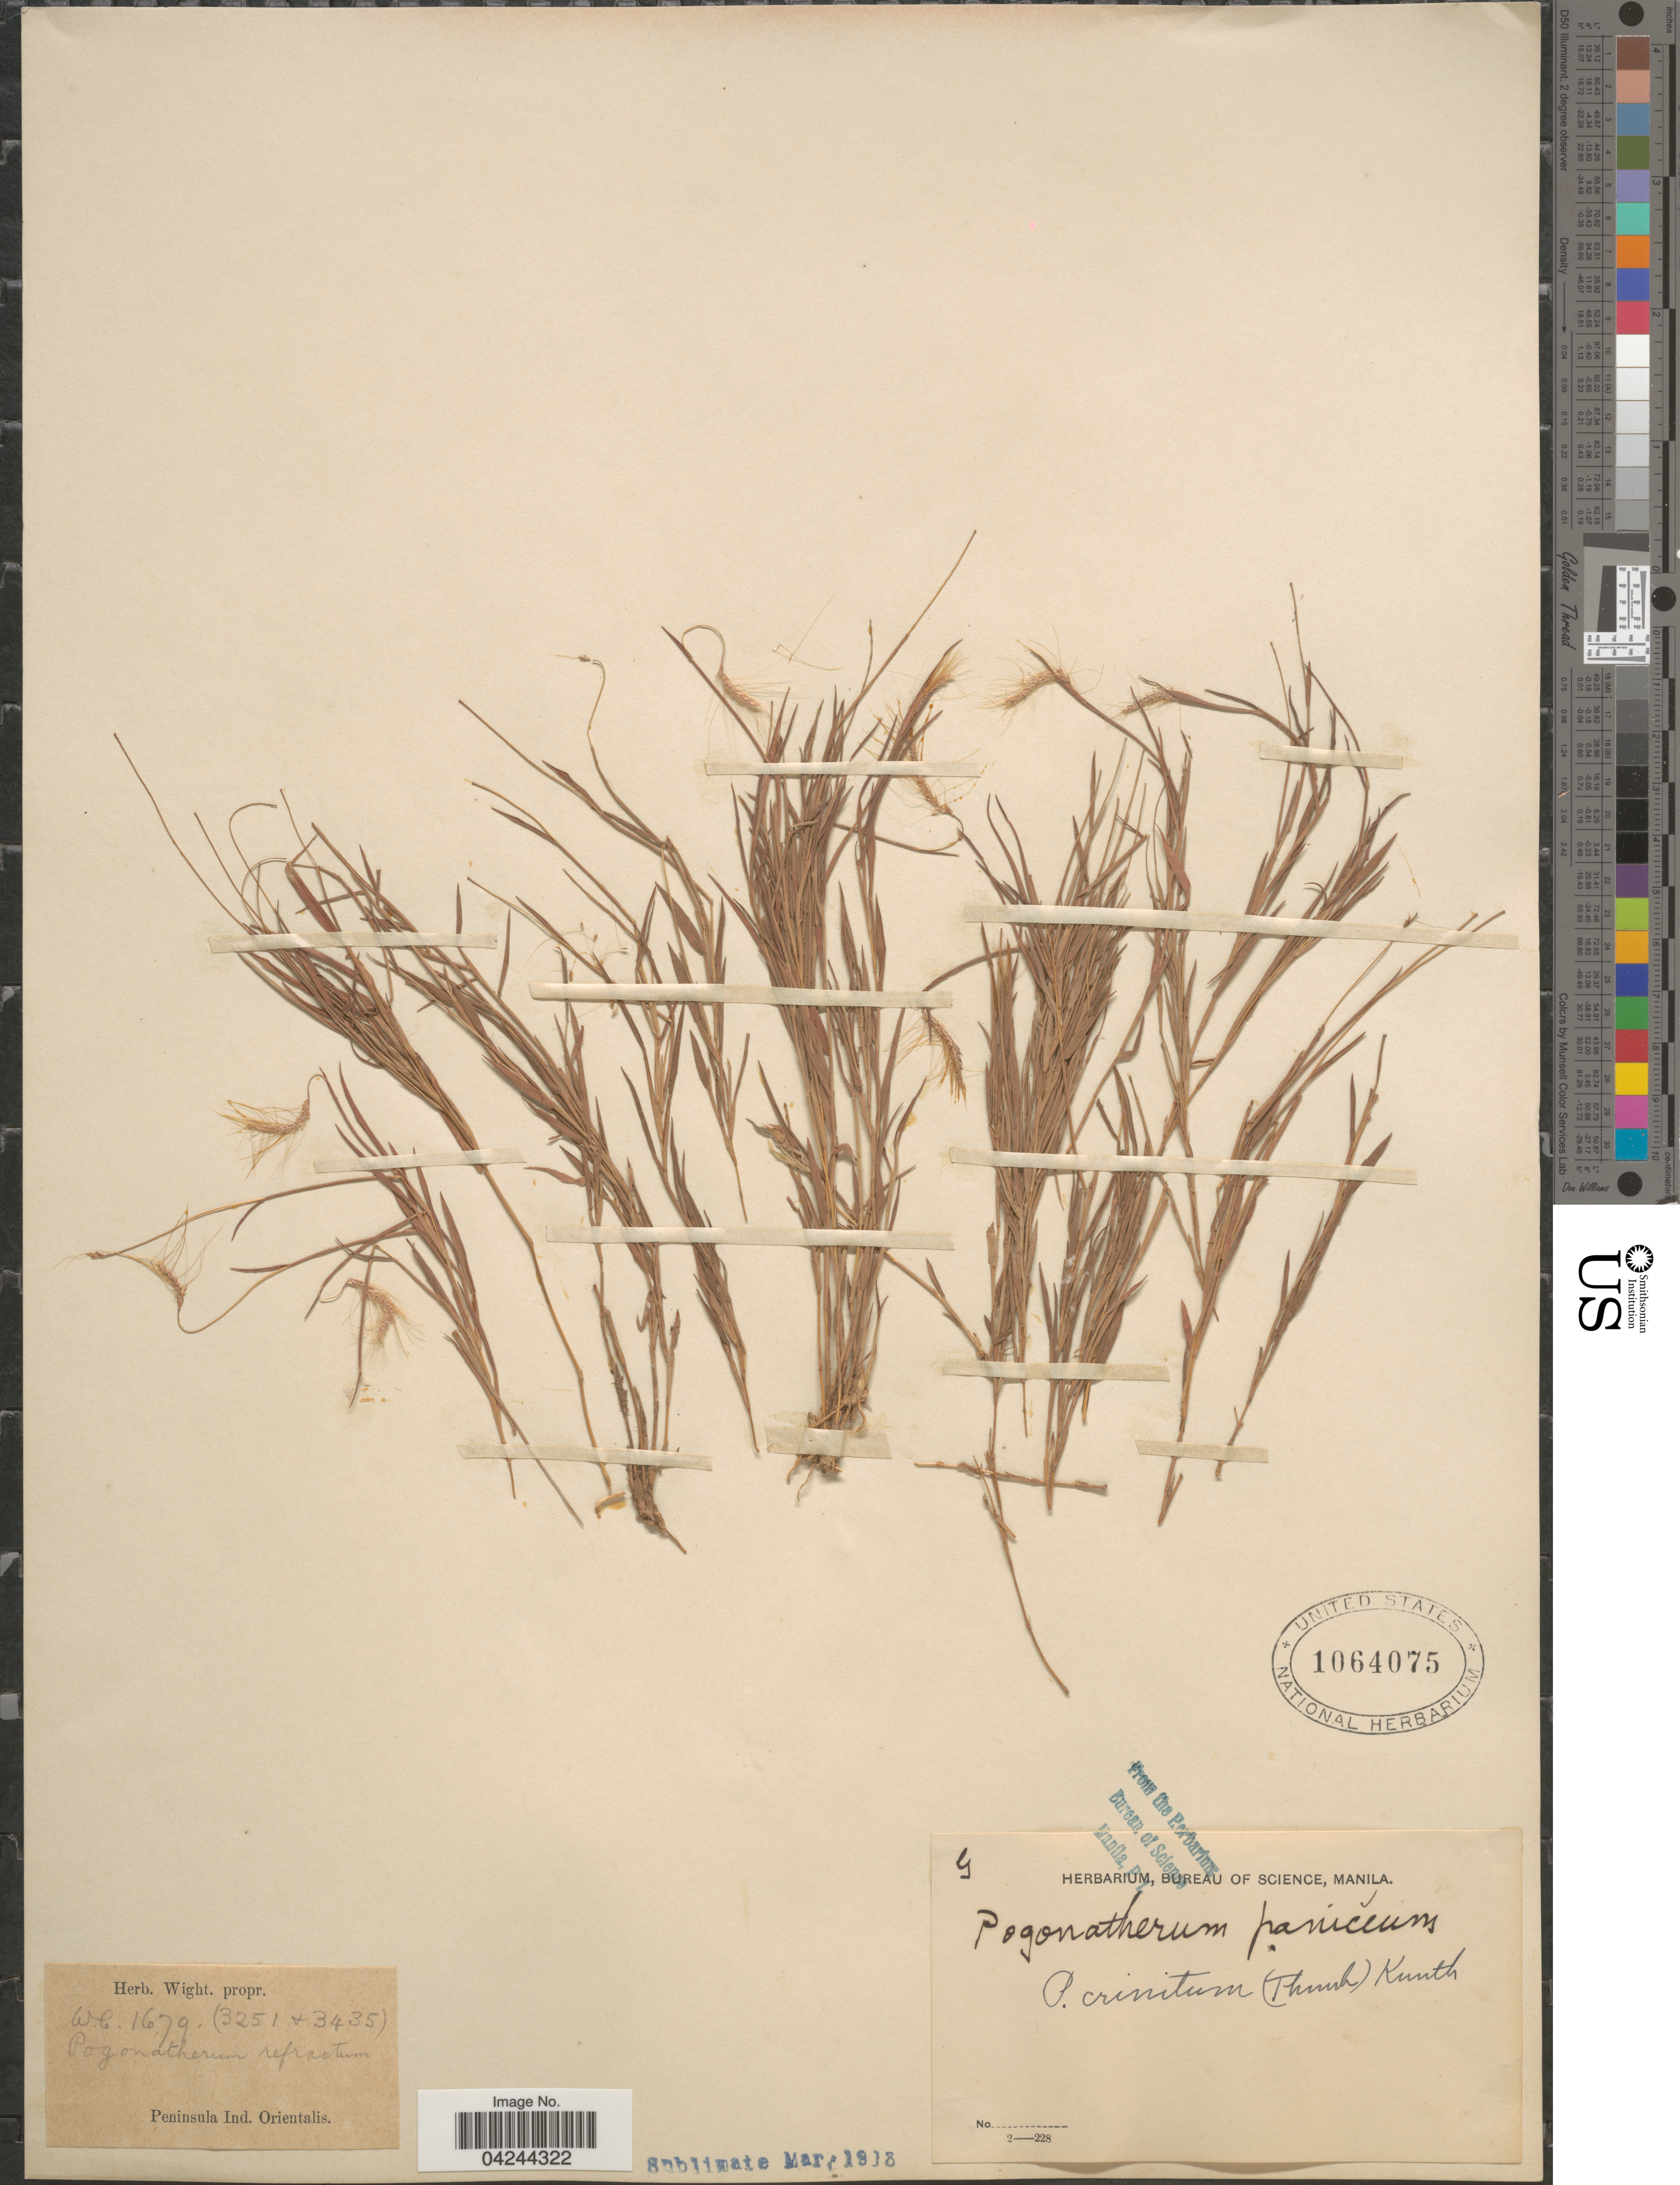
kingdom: Plantae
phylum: Tracheophyta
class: Liliopsida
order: Poales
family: Poaceae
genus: Pogonatherum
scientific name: Pogonatherum crinitum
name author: (Thunb.) Kunth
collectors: ex Herb. Wight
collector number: WC1679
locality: Peninsula Ind. Orientalis.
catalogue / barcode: US 1064075